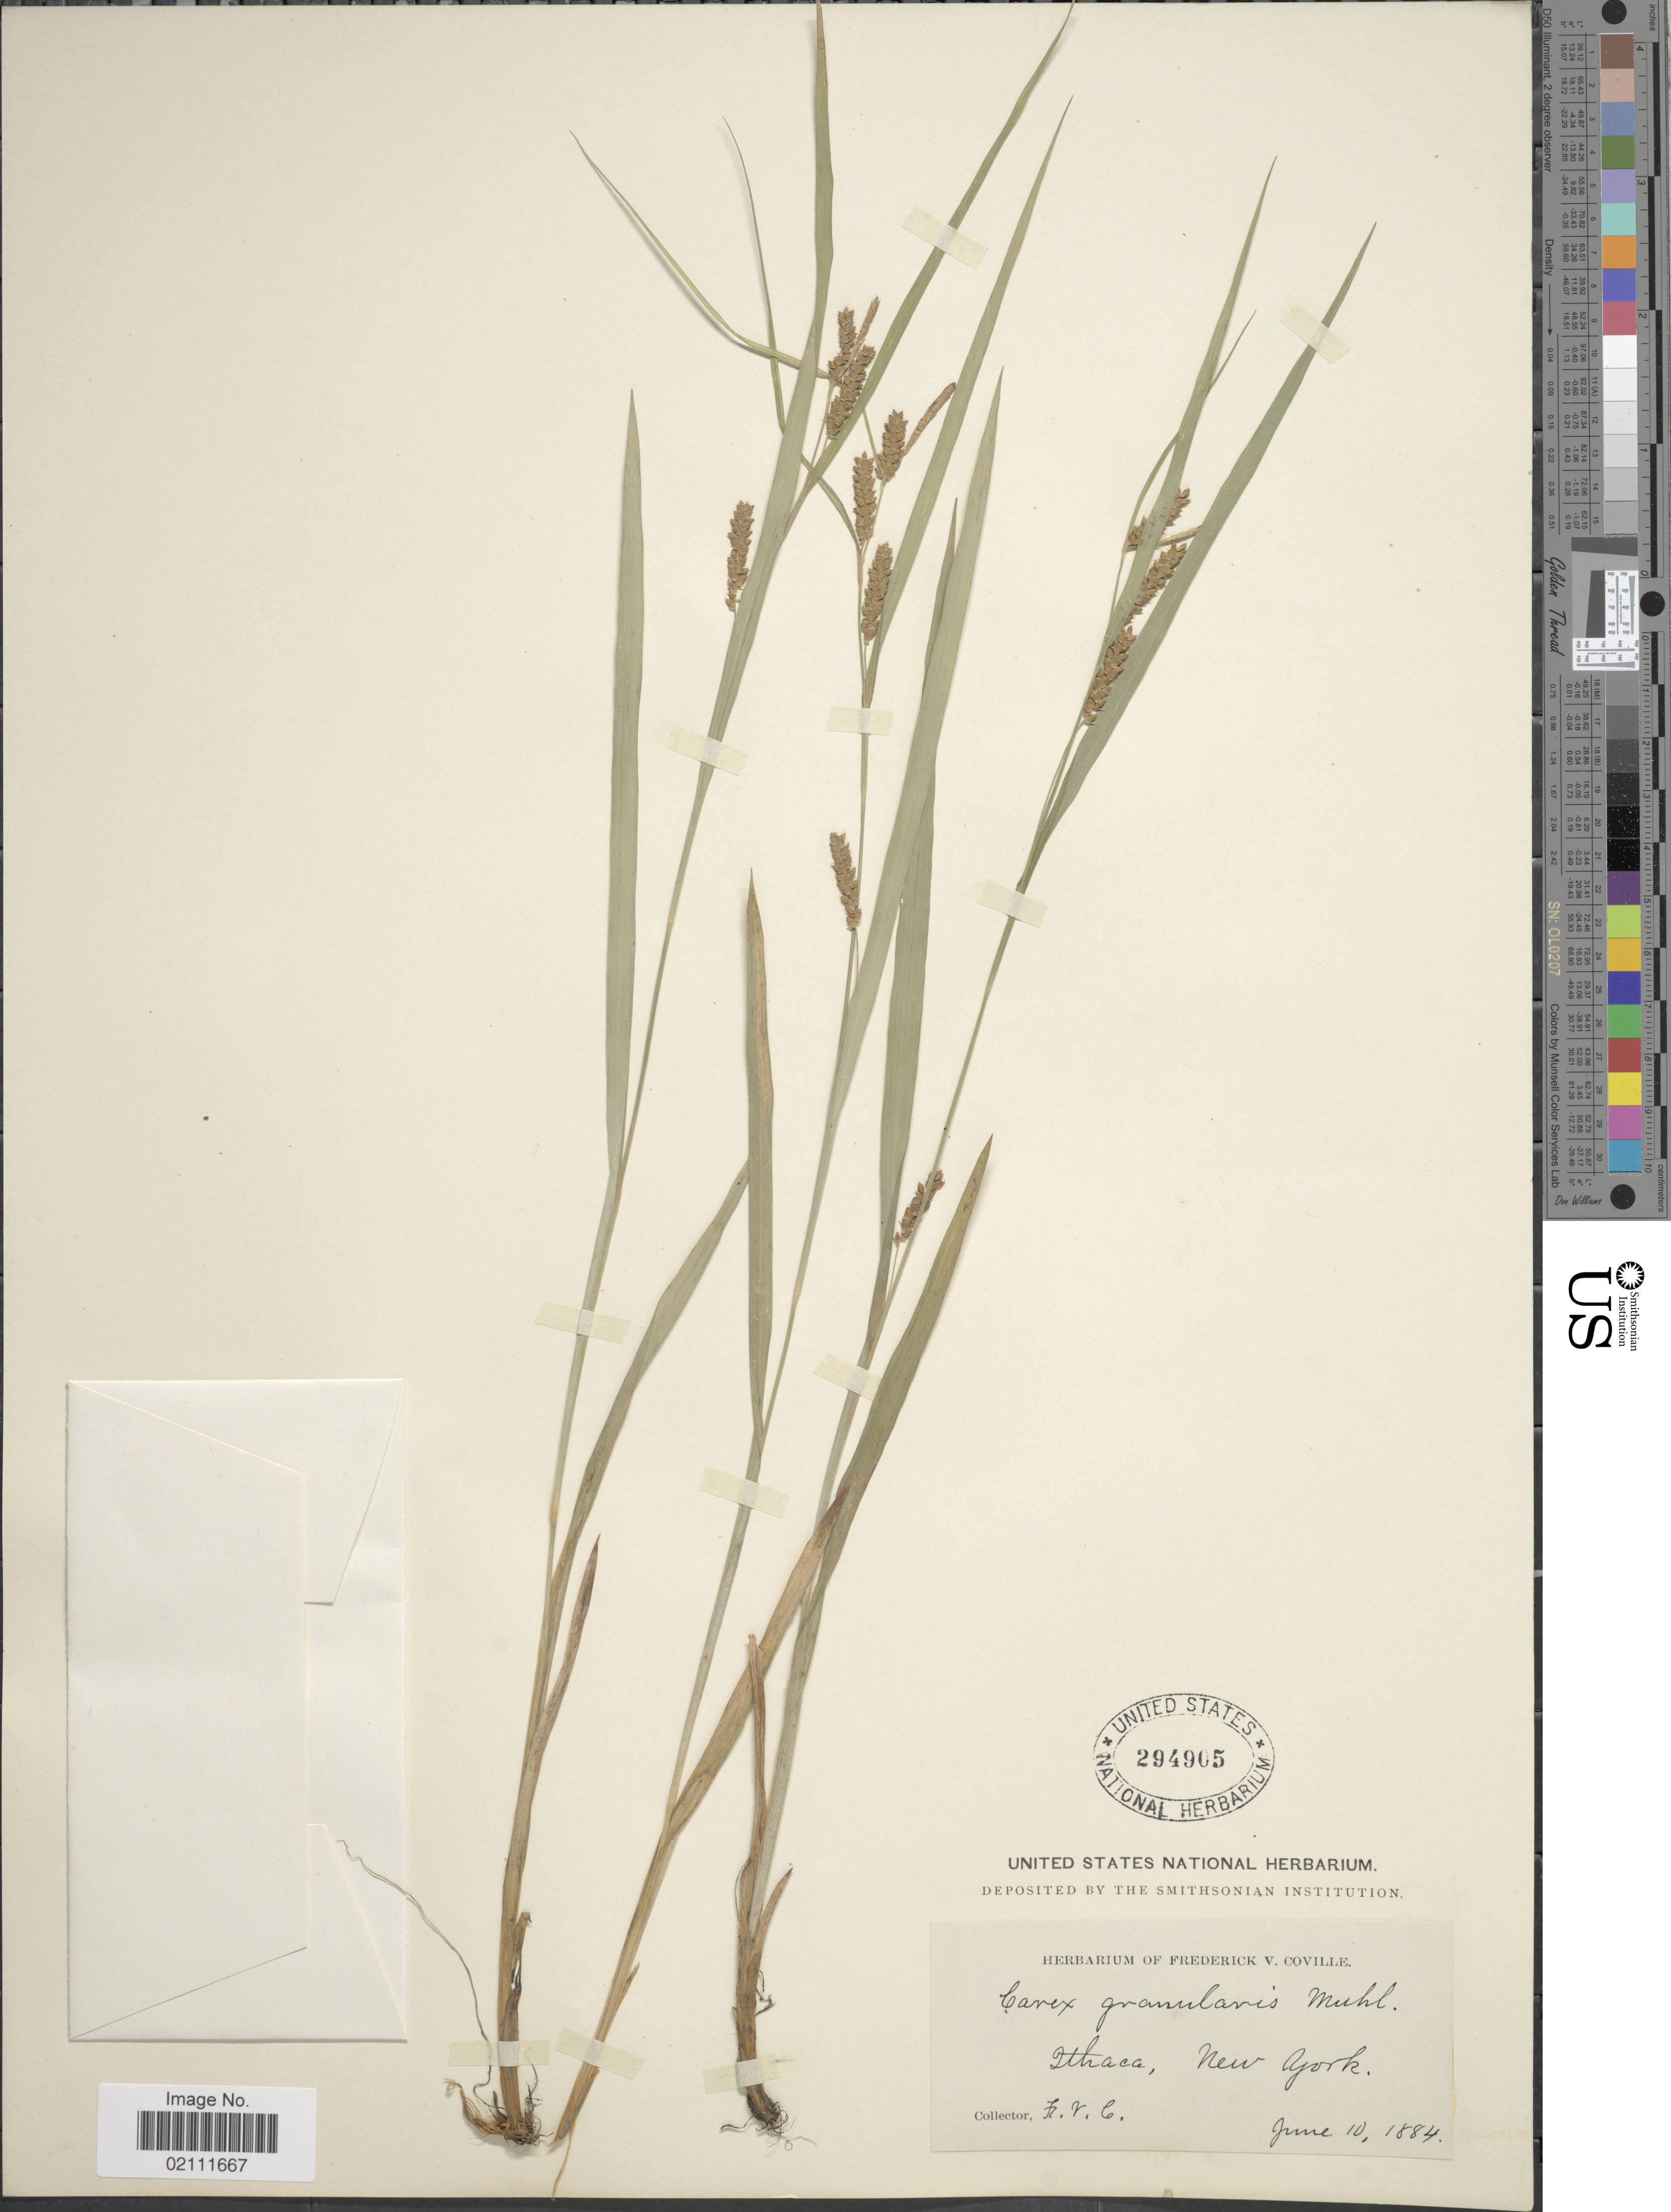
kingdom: Plantae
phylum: Tracheophyta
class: Liliopsida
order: Poales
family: Cyperaceae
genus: Carex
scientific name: Carex granularis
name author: Muhl. ex Willd.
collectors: F. V. Coville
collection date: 1884-06-10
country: United States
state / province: New York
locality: Ithaca.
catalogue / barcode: US 294905